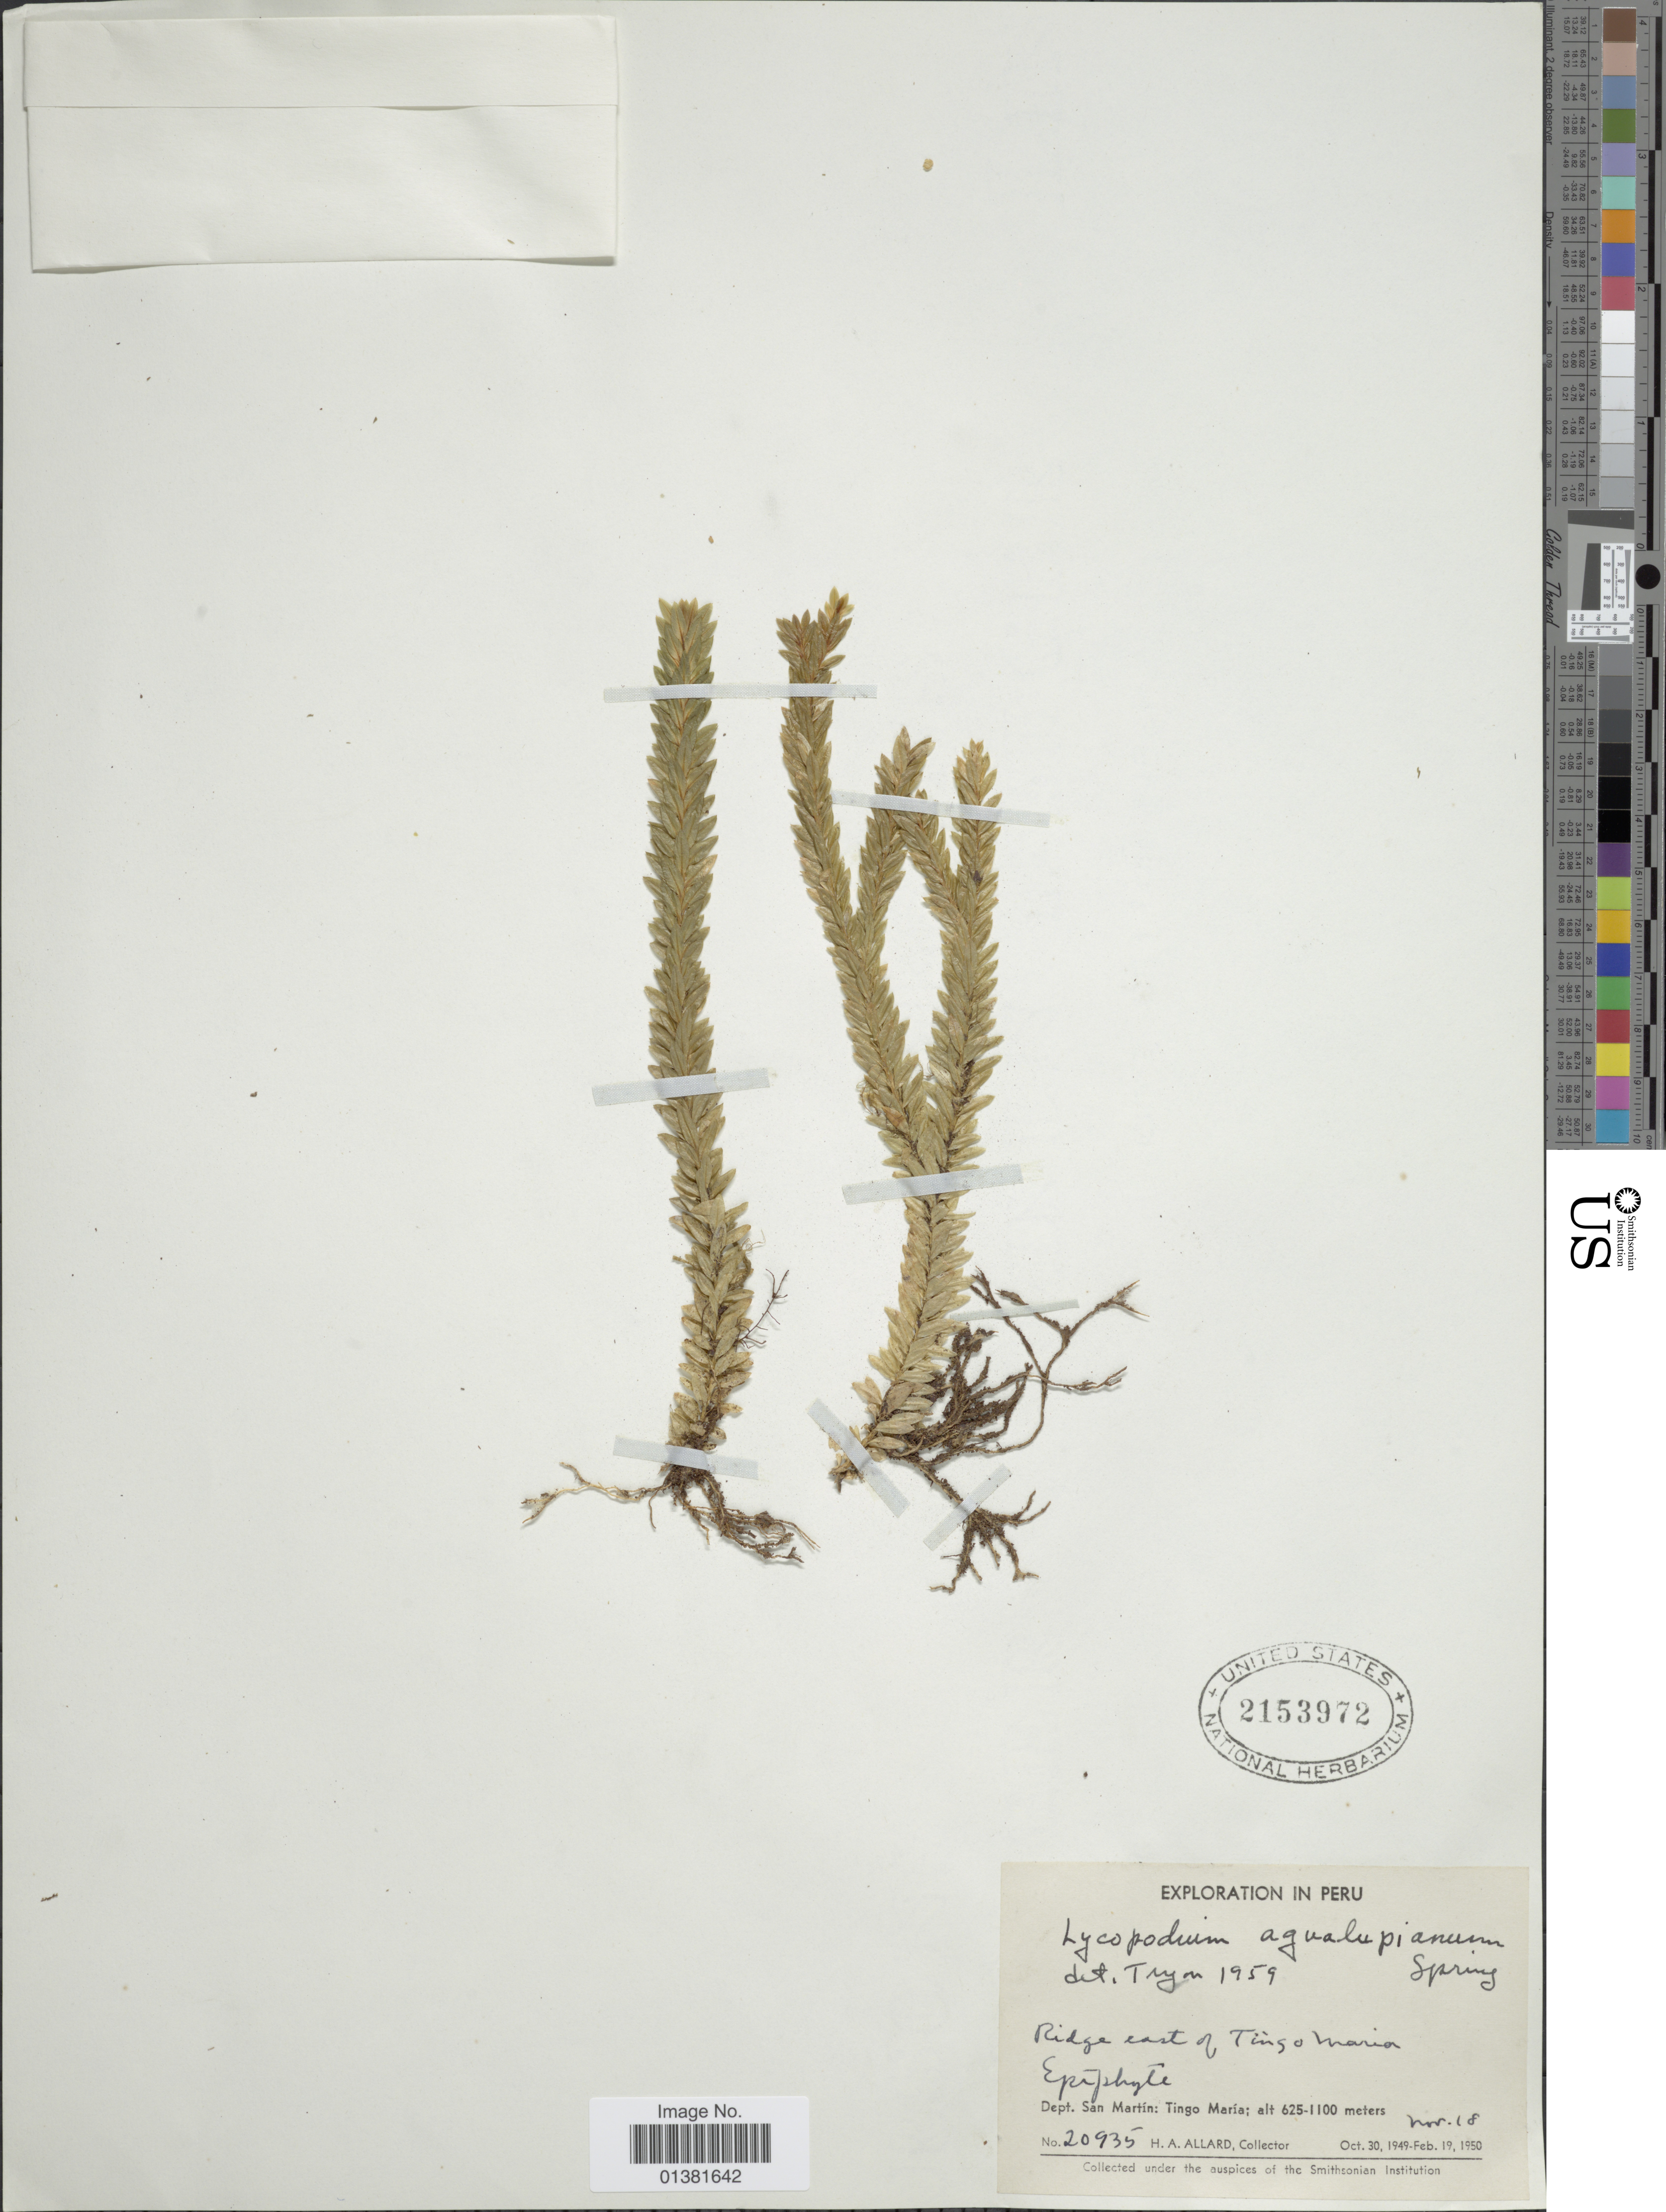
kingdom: Plantae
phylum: Tracheophyta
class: Lycopodiopsida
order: Lycopodiales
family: Lycopodiaceae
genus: Phlegmariurus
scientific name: Phlegmariurus aqualupianus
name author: (Spring) B. Øllg.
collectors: H. A. Allard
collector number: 20935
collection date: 1949-10-30/1950-02-19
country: Peru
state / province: San Martín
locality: Tingo María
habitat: on ridge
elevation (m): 625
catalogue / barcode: US 2153972